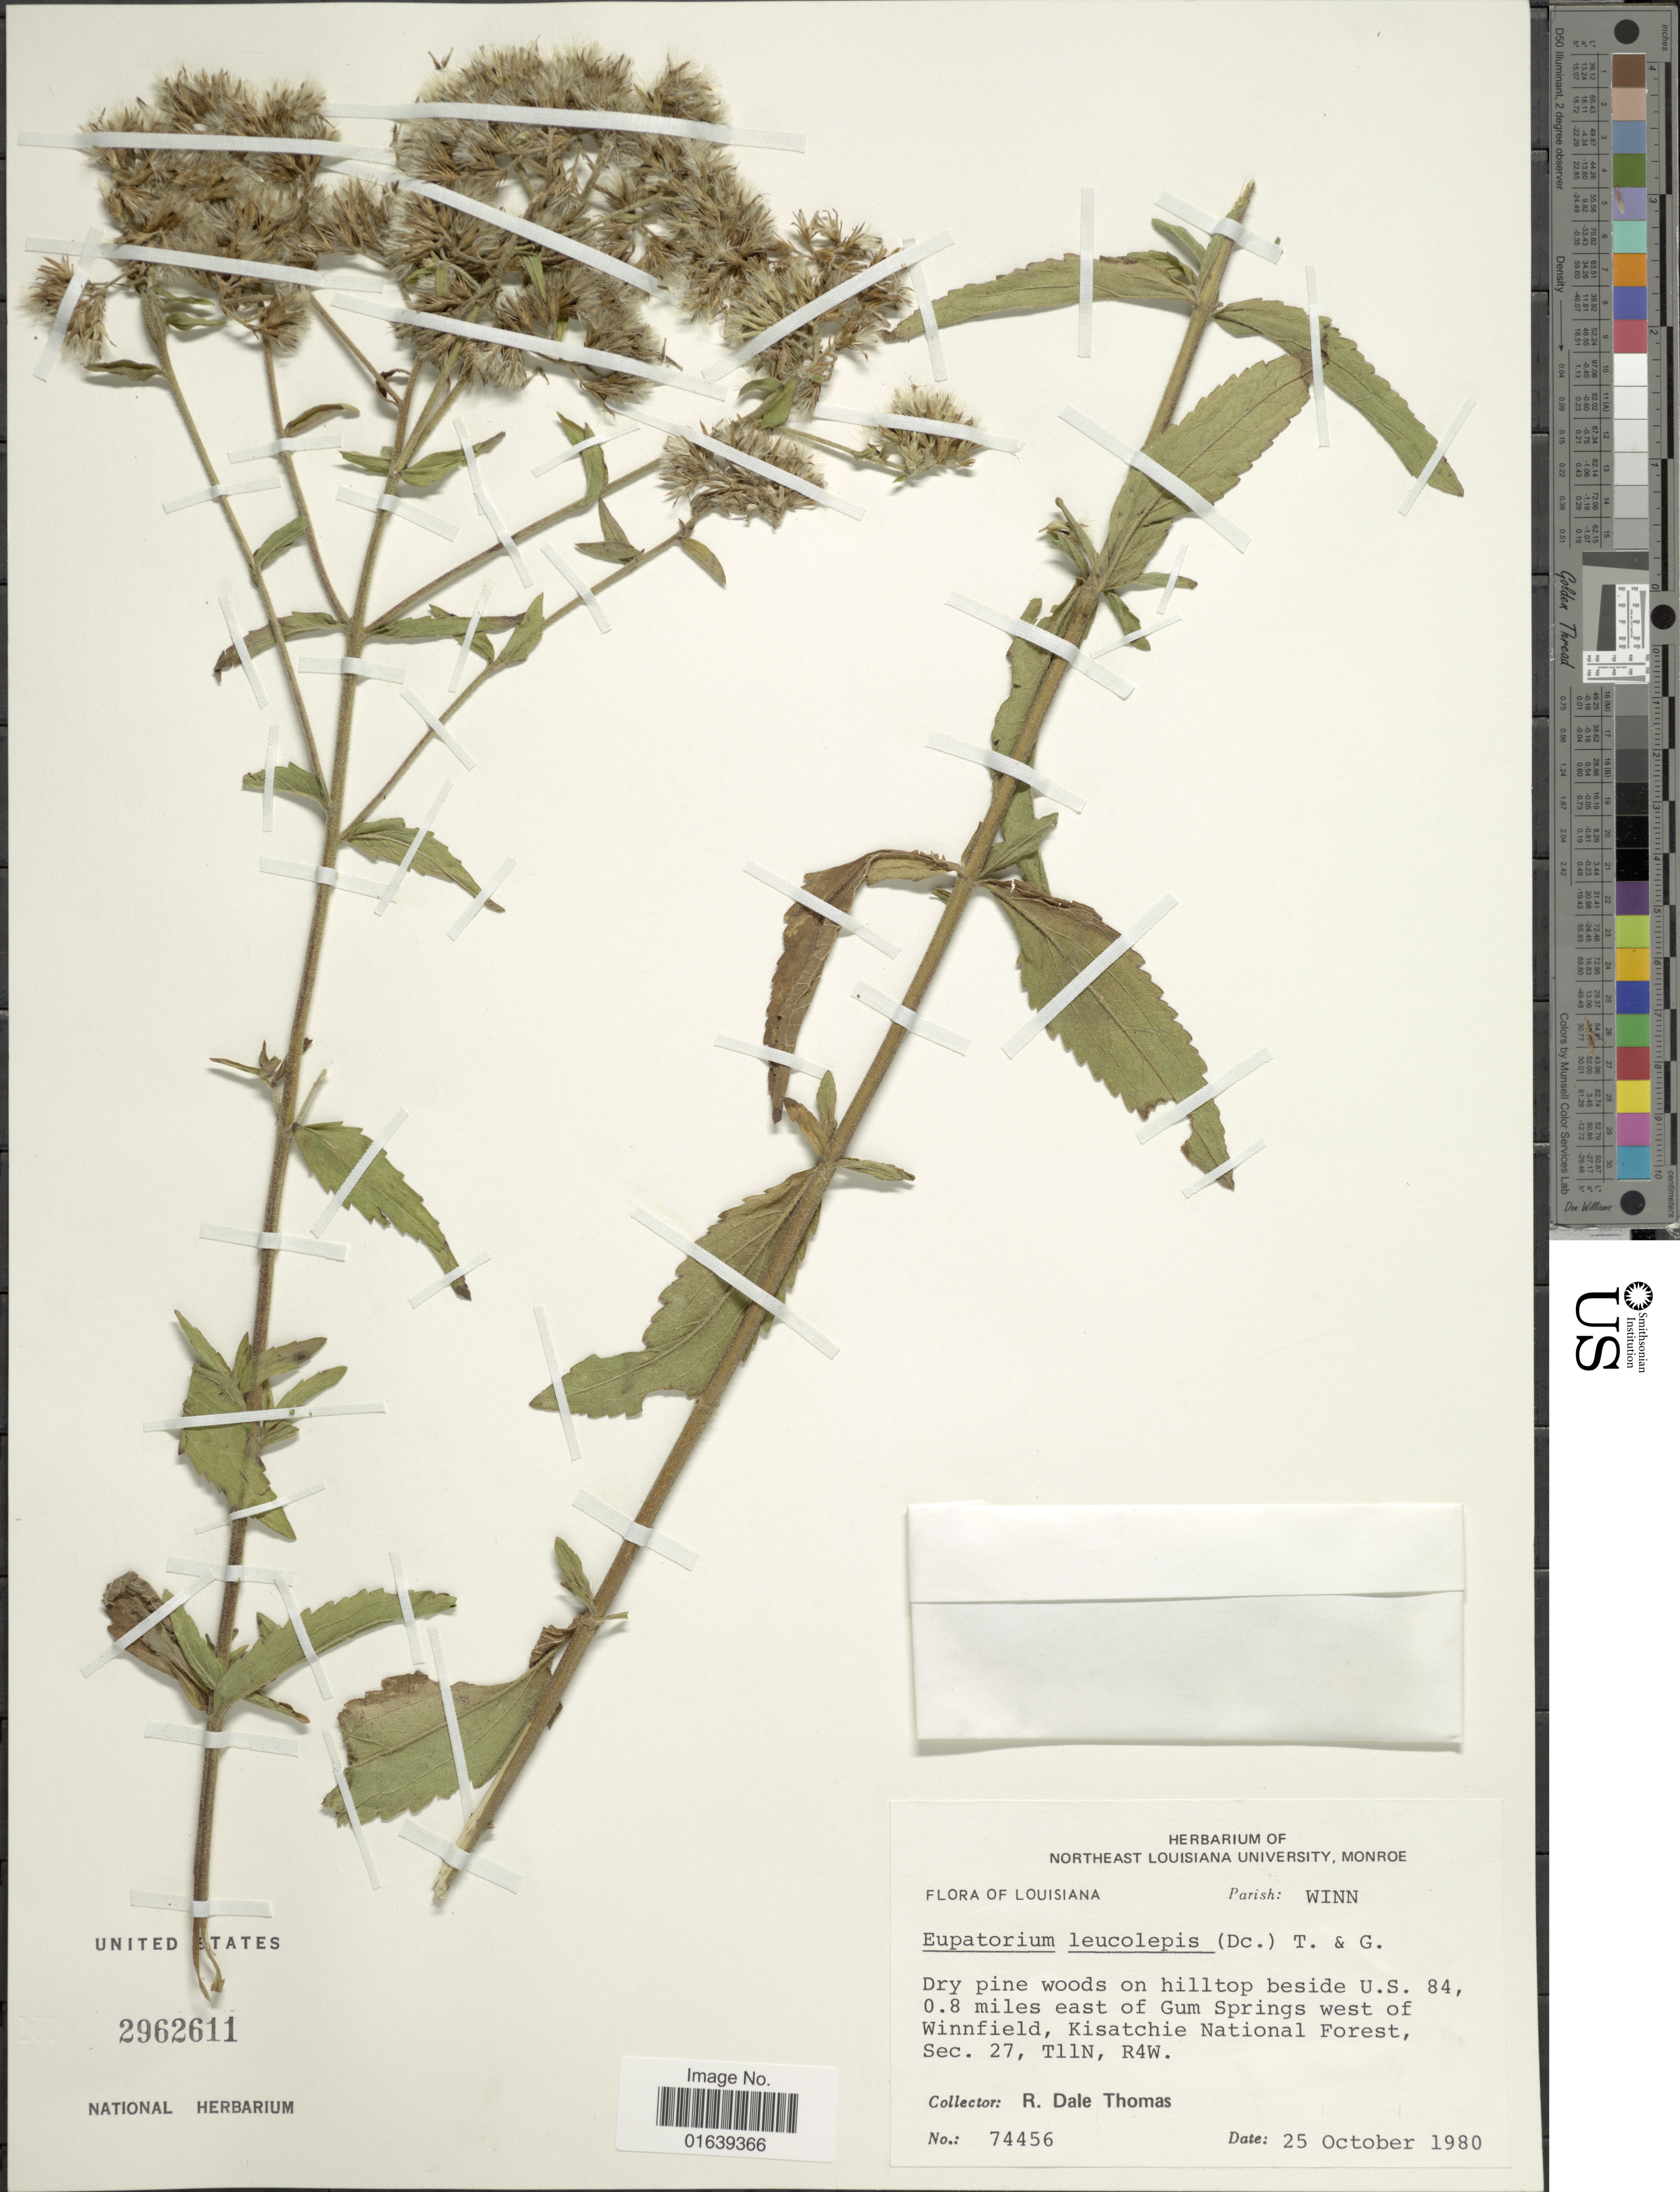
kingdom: Plantae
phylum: Tracheophyta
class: Magnoliopsida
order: Asterales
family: Asteraceae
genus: Eupatorium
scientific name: Eupatorium leucolepis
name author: (DC.) Torr. & A. Gray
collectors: R. Thomas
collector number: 74456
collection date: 1980-10-25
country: United States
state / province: Louisiana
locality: Louisiana. Parish: Winn. Dry pine woods on hilltop beside U.S. 84, 0.8 miles east of Gum Springs west of Winnfield, Kisatchie National Forest, Sec. 27, T11N, R4W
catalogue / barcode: US 2962611